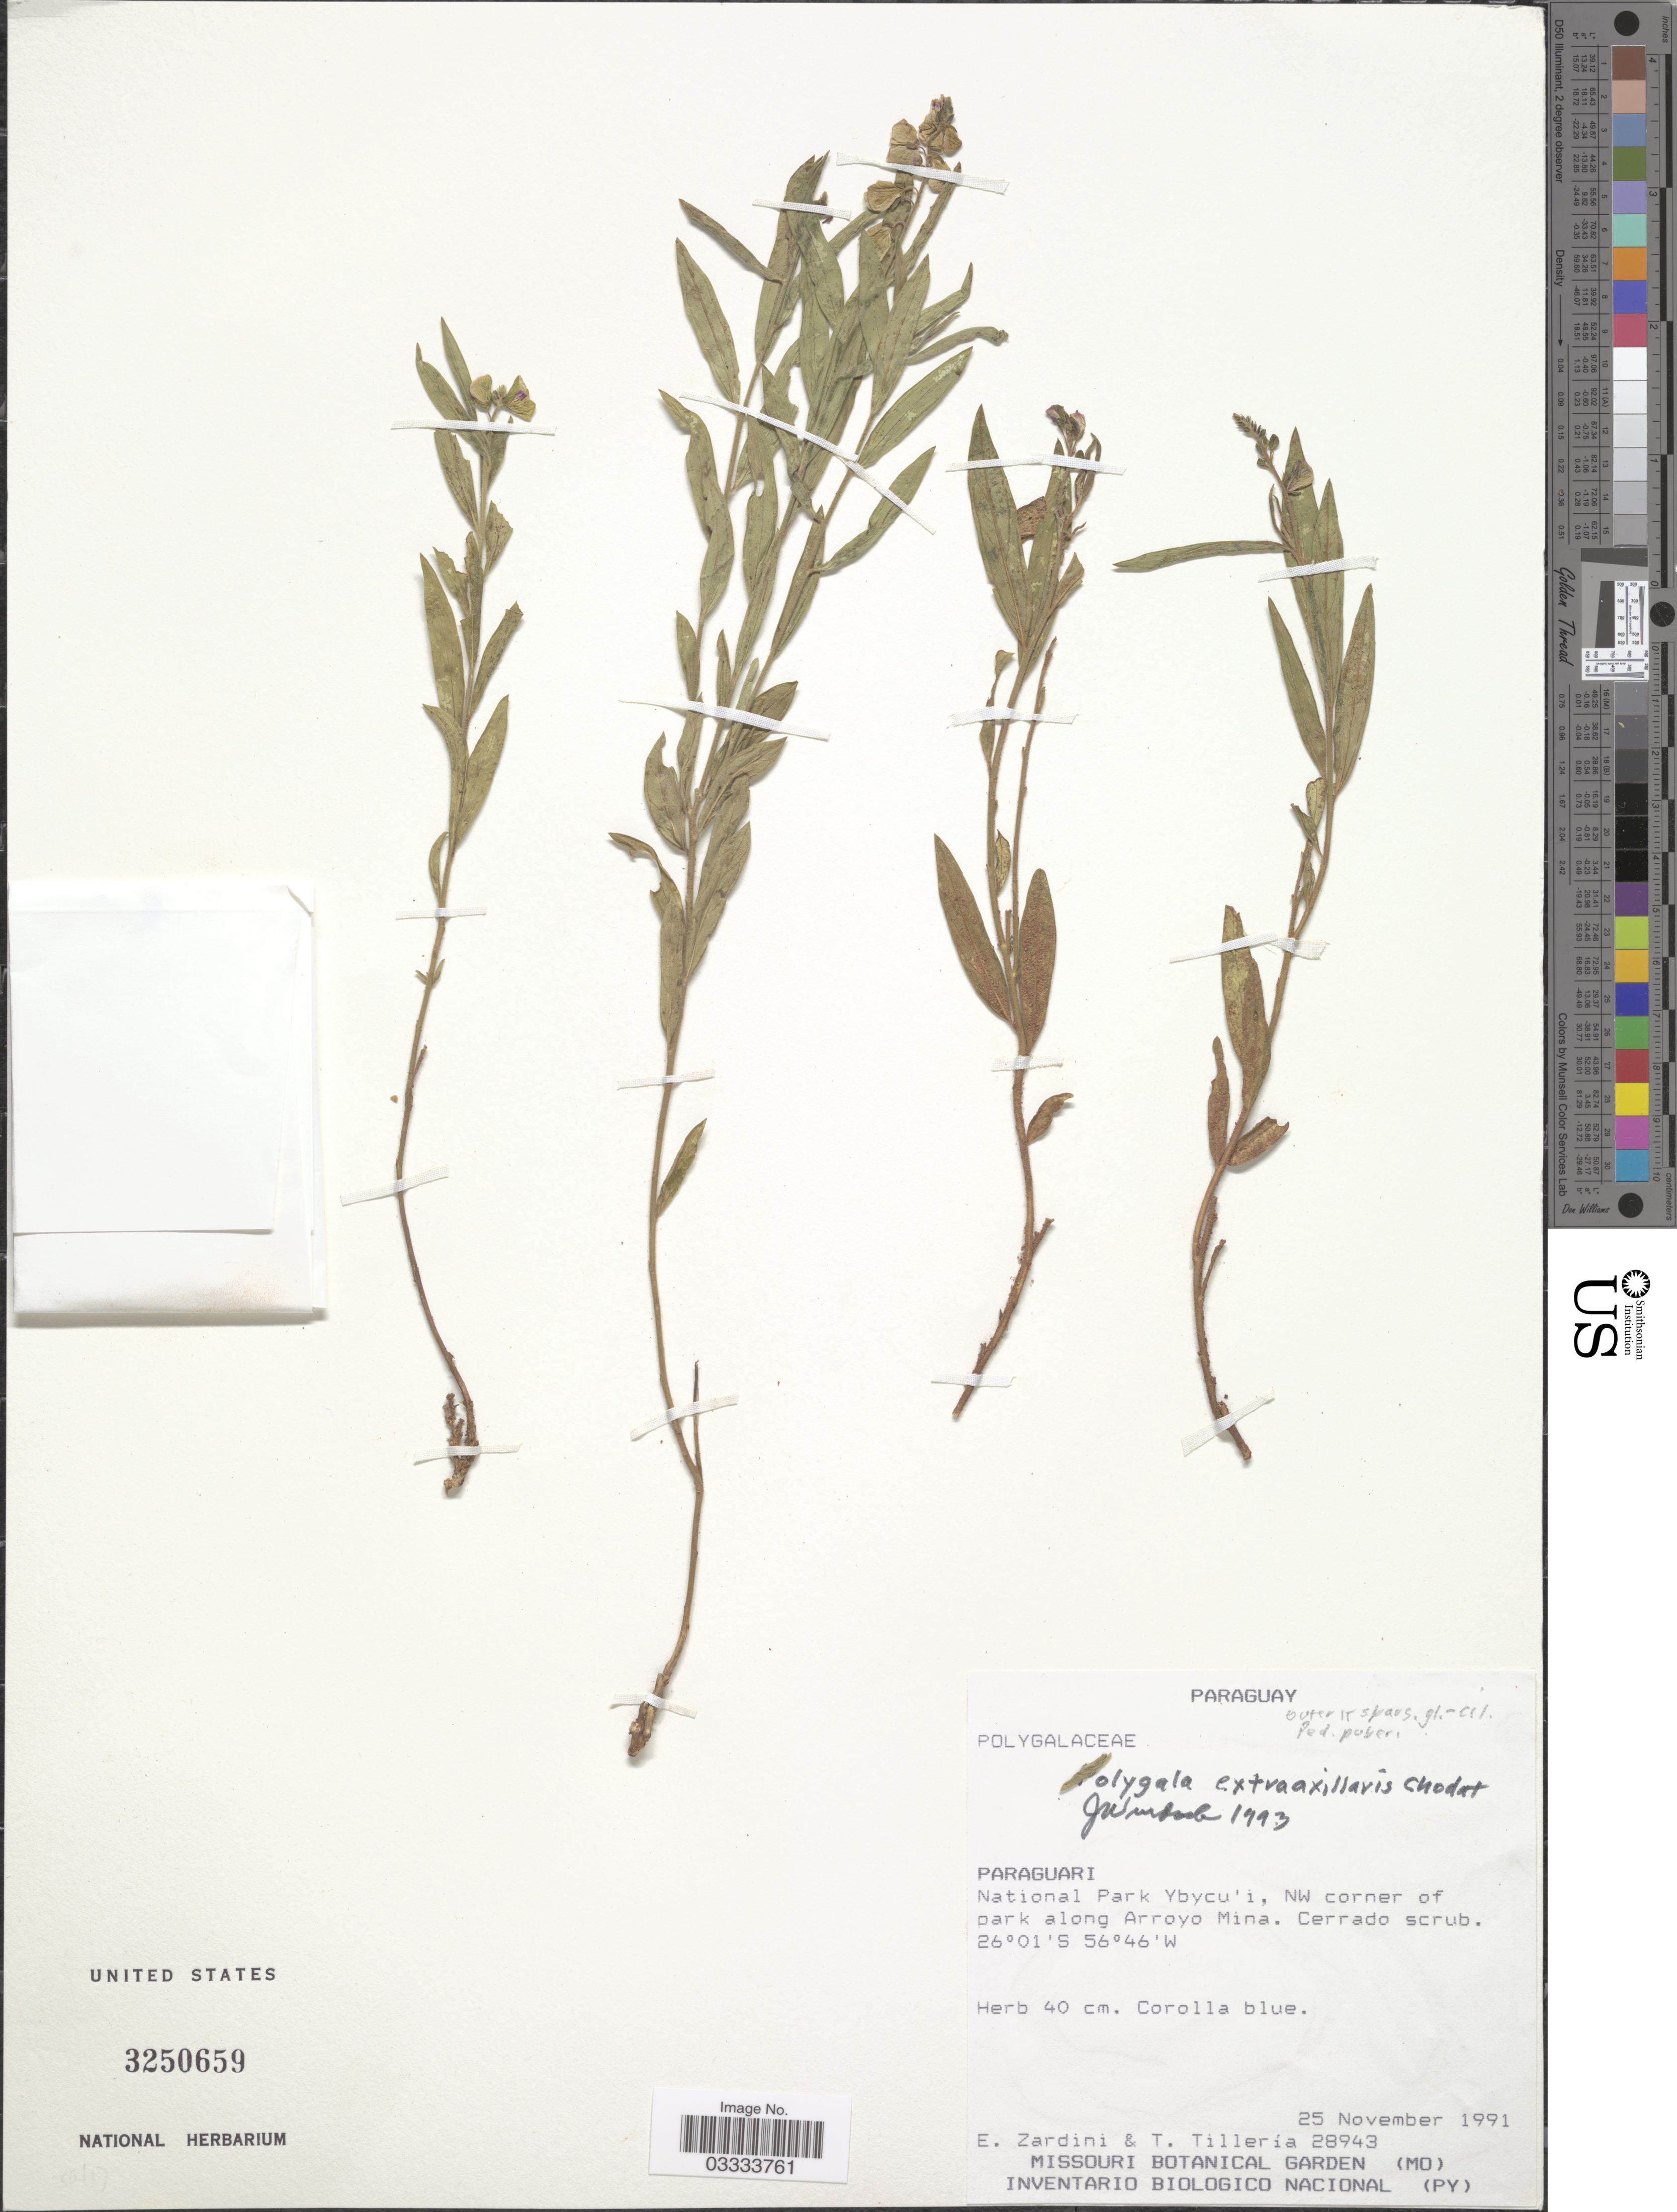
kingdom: Plantae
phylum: Tracheophyta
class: Magnoliopsida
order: Fabales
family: Polygalaceae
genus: Asemeia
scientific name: Asemeia extraaxillaris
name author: (Chodat) J.F.B. Pastore & J.R. Abbott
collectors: E. Zardini & T. Tilleria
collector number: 28943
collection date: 1991-11-25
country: Paraguay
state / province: Paraguari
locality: National Park Ybycu' i, NW corner of park along Arroyo Mina.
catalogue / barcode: US 3250659